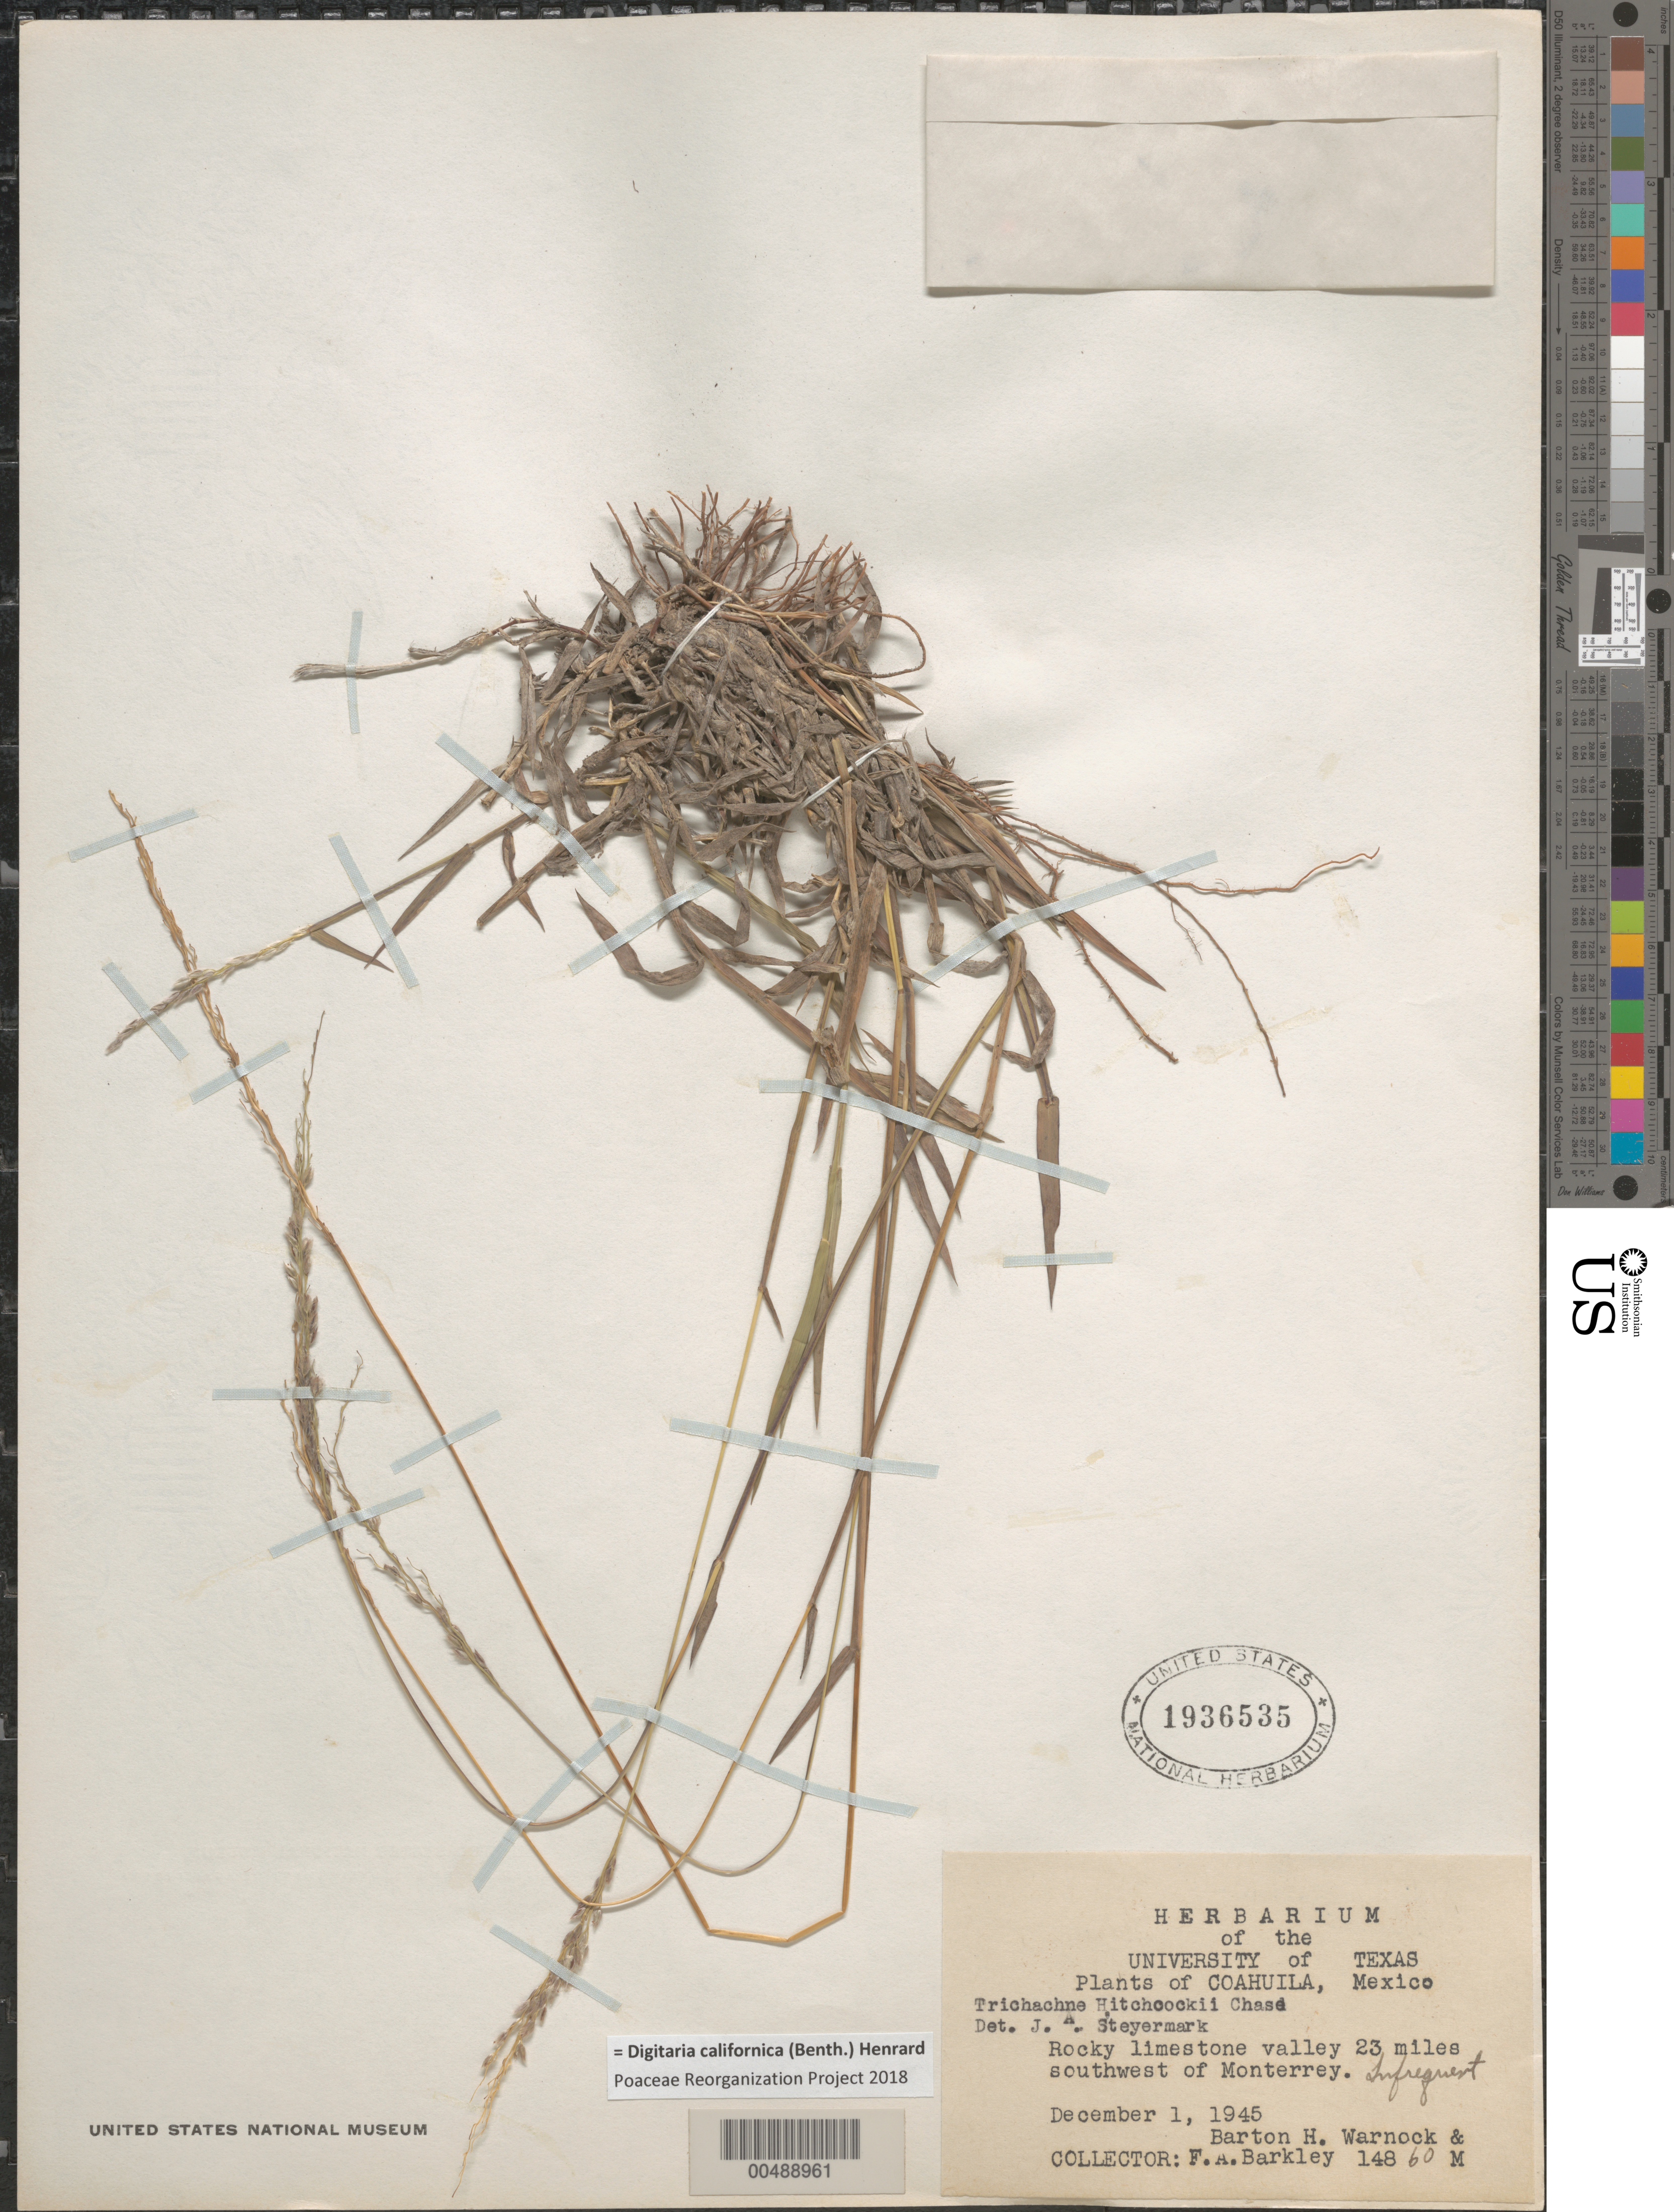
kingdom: Plantae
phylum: Tracheophyta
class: Liliopsida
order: Poales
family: Poaceae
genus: Digitaria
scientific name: Digitaria californica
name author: (Benth.) Henr.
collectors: F. A. Barkley & B. H. Warnock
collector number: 148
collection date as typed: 1 Dec 1945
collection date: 1945-12-01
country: Mexico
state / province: Coahuila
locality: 23 mi SW of Monterrey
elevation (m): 60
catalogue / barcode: US 1936535